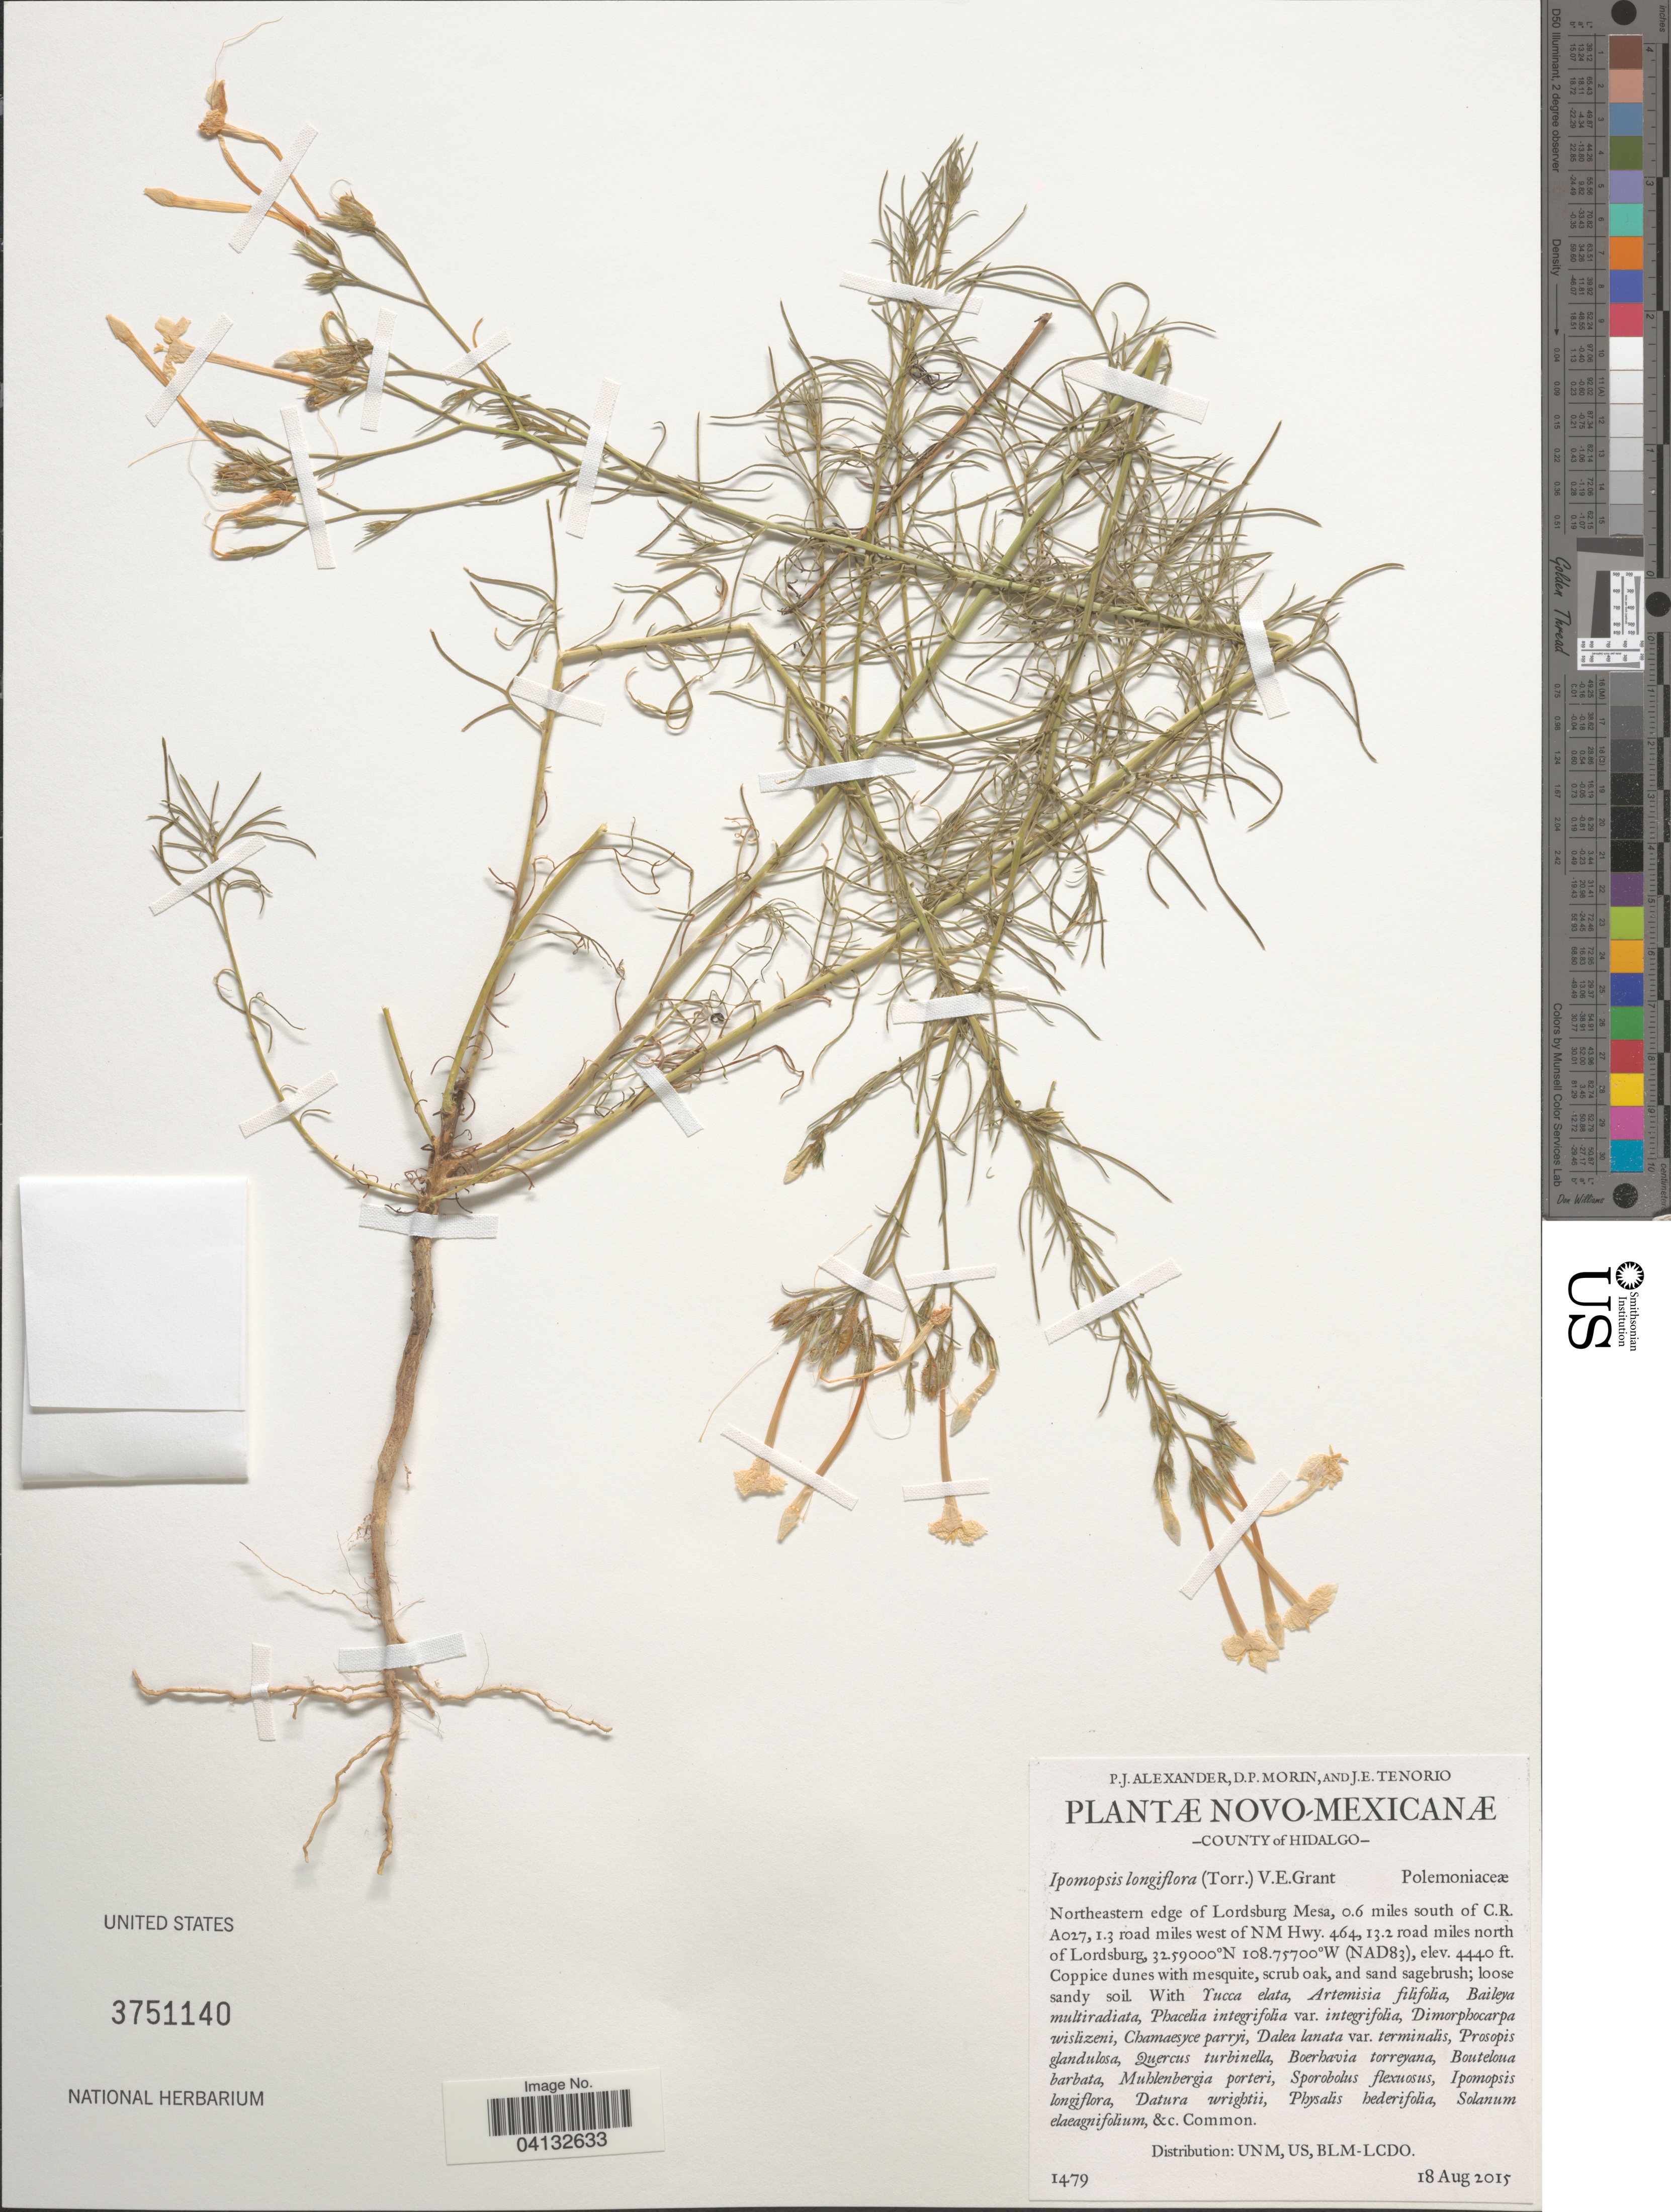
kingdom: Plantae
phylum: Tracheophyta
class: Magnoliopsida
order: Ericales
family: Polemoniaceae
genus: Ipomopsis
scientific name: Ipomopsis longiflora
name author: (Torr.) V.E. Grant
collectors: P. Alexander, D. Morin & J. Tenorio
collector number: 1479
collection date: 2015-08-18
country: United States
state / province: New Mexico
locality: County of Hidalgo. Northeastern edge of Lordsburg Mesa, 0.6 miles south of C.R. A027, 1.3 road miles west of NM Hwy. 464, 13.2 road miles north of Lordsburg.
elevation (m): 1353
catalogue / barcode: US 3751140